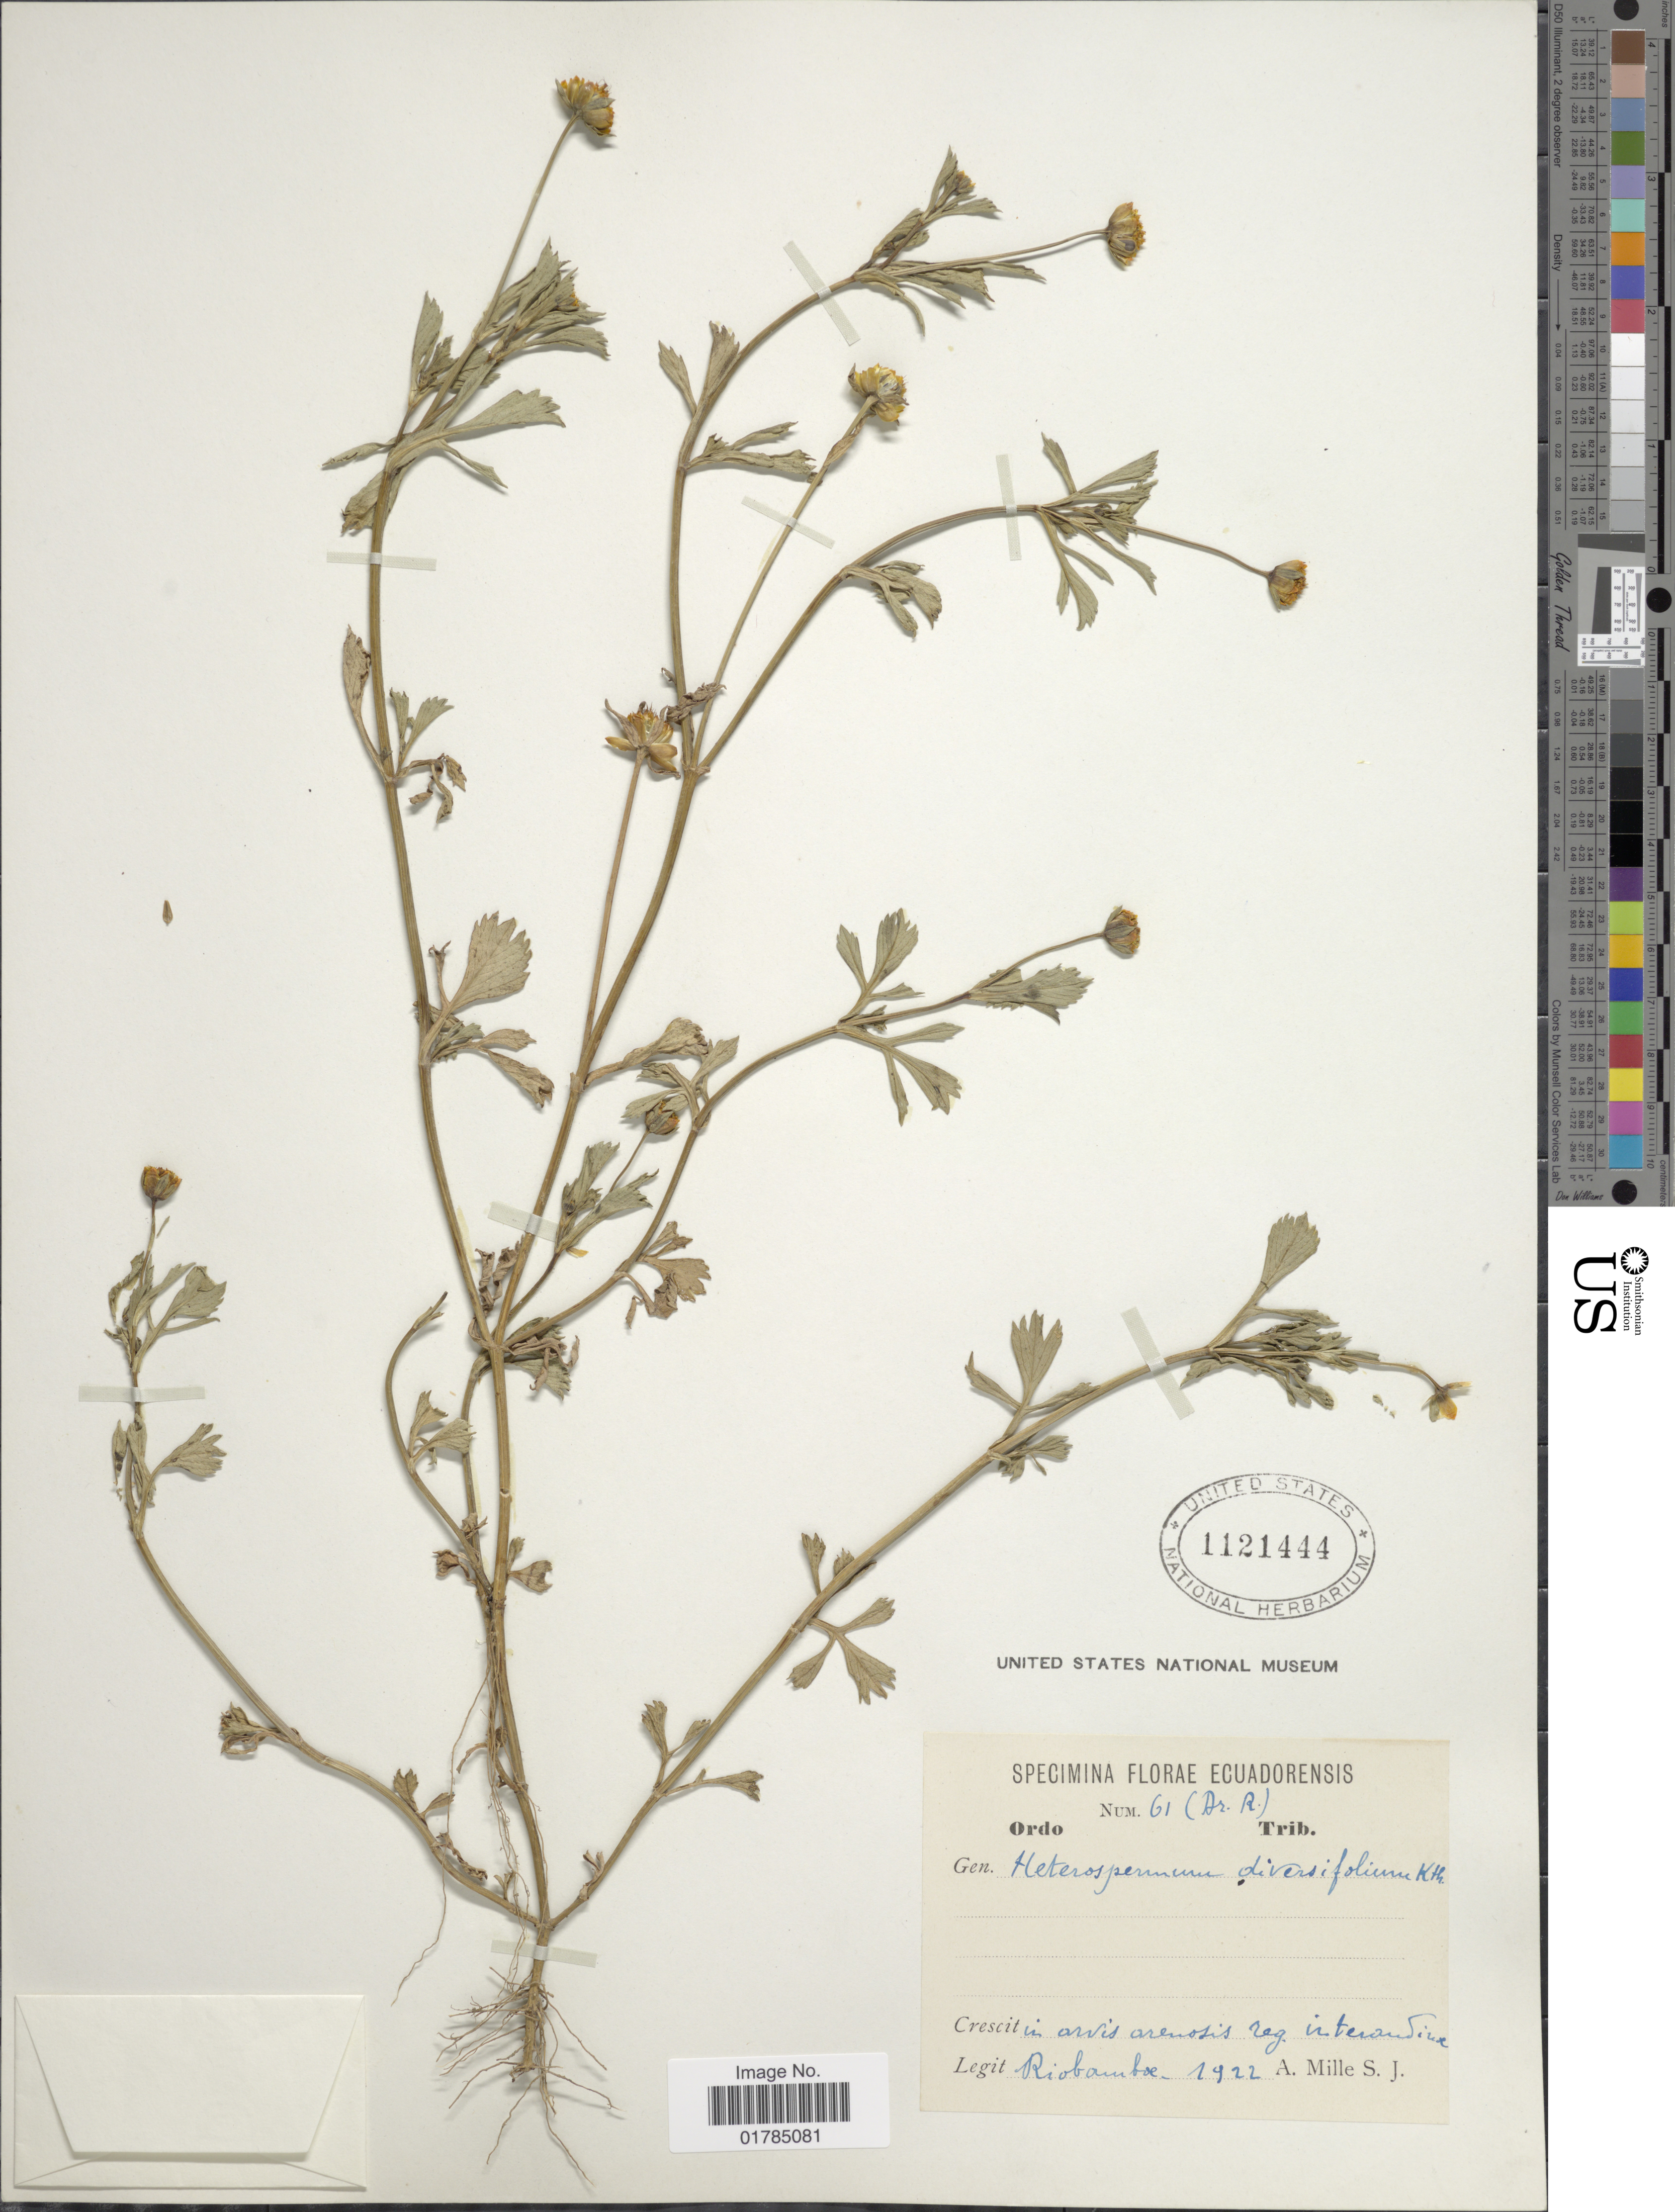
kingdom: Plantae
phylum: Tracheophyta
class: Magnoliopsida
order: Asterales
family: Asteraceae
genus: Heterosperma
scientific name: Heterosperma diversifolium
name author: Kunth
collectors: A. Mille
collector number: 61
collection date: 1922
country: Ecuador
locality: Riobamba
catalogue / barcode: US 1121444